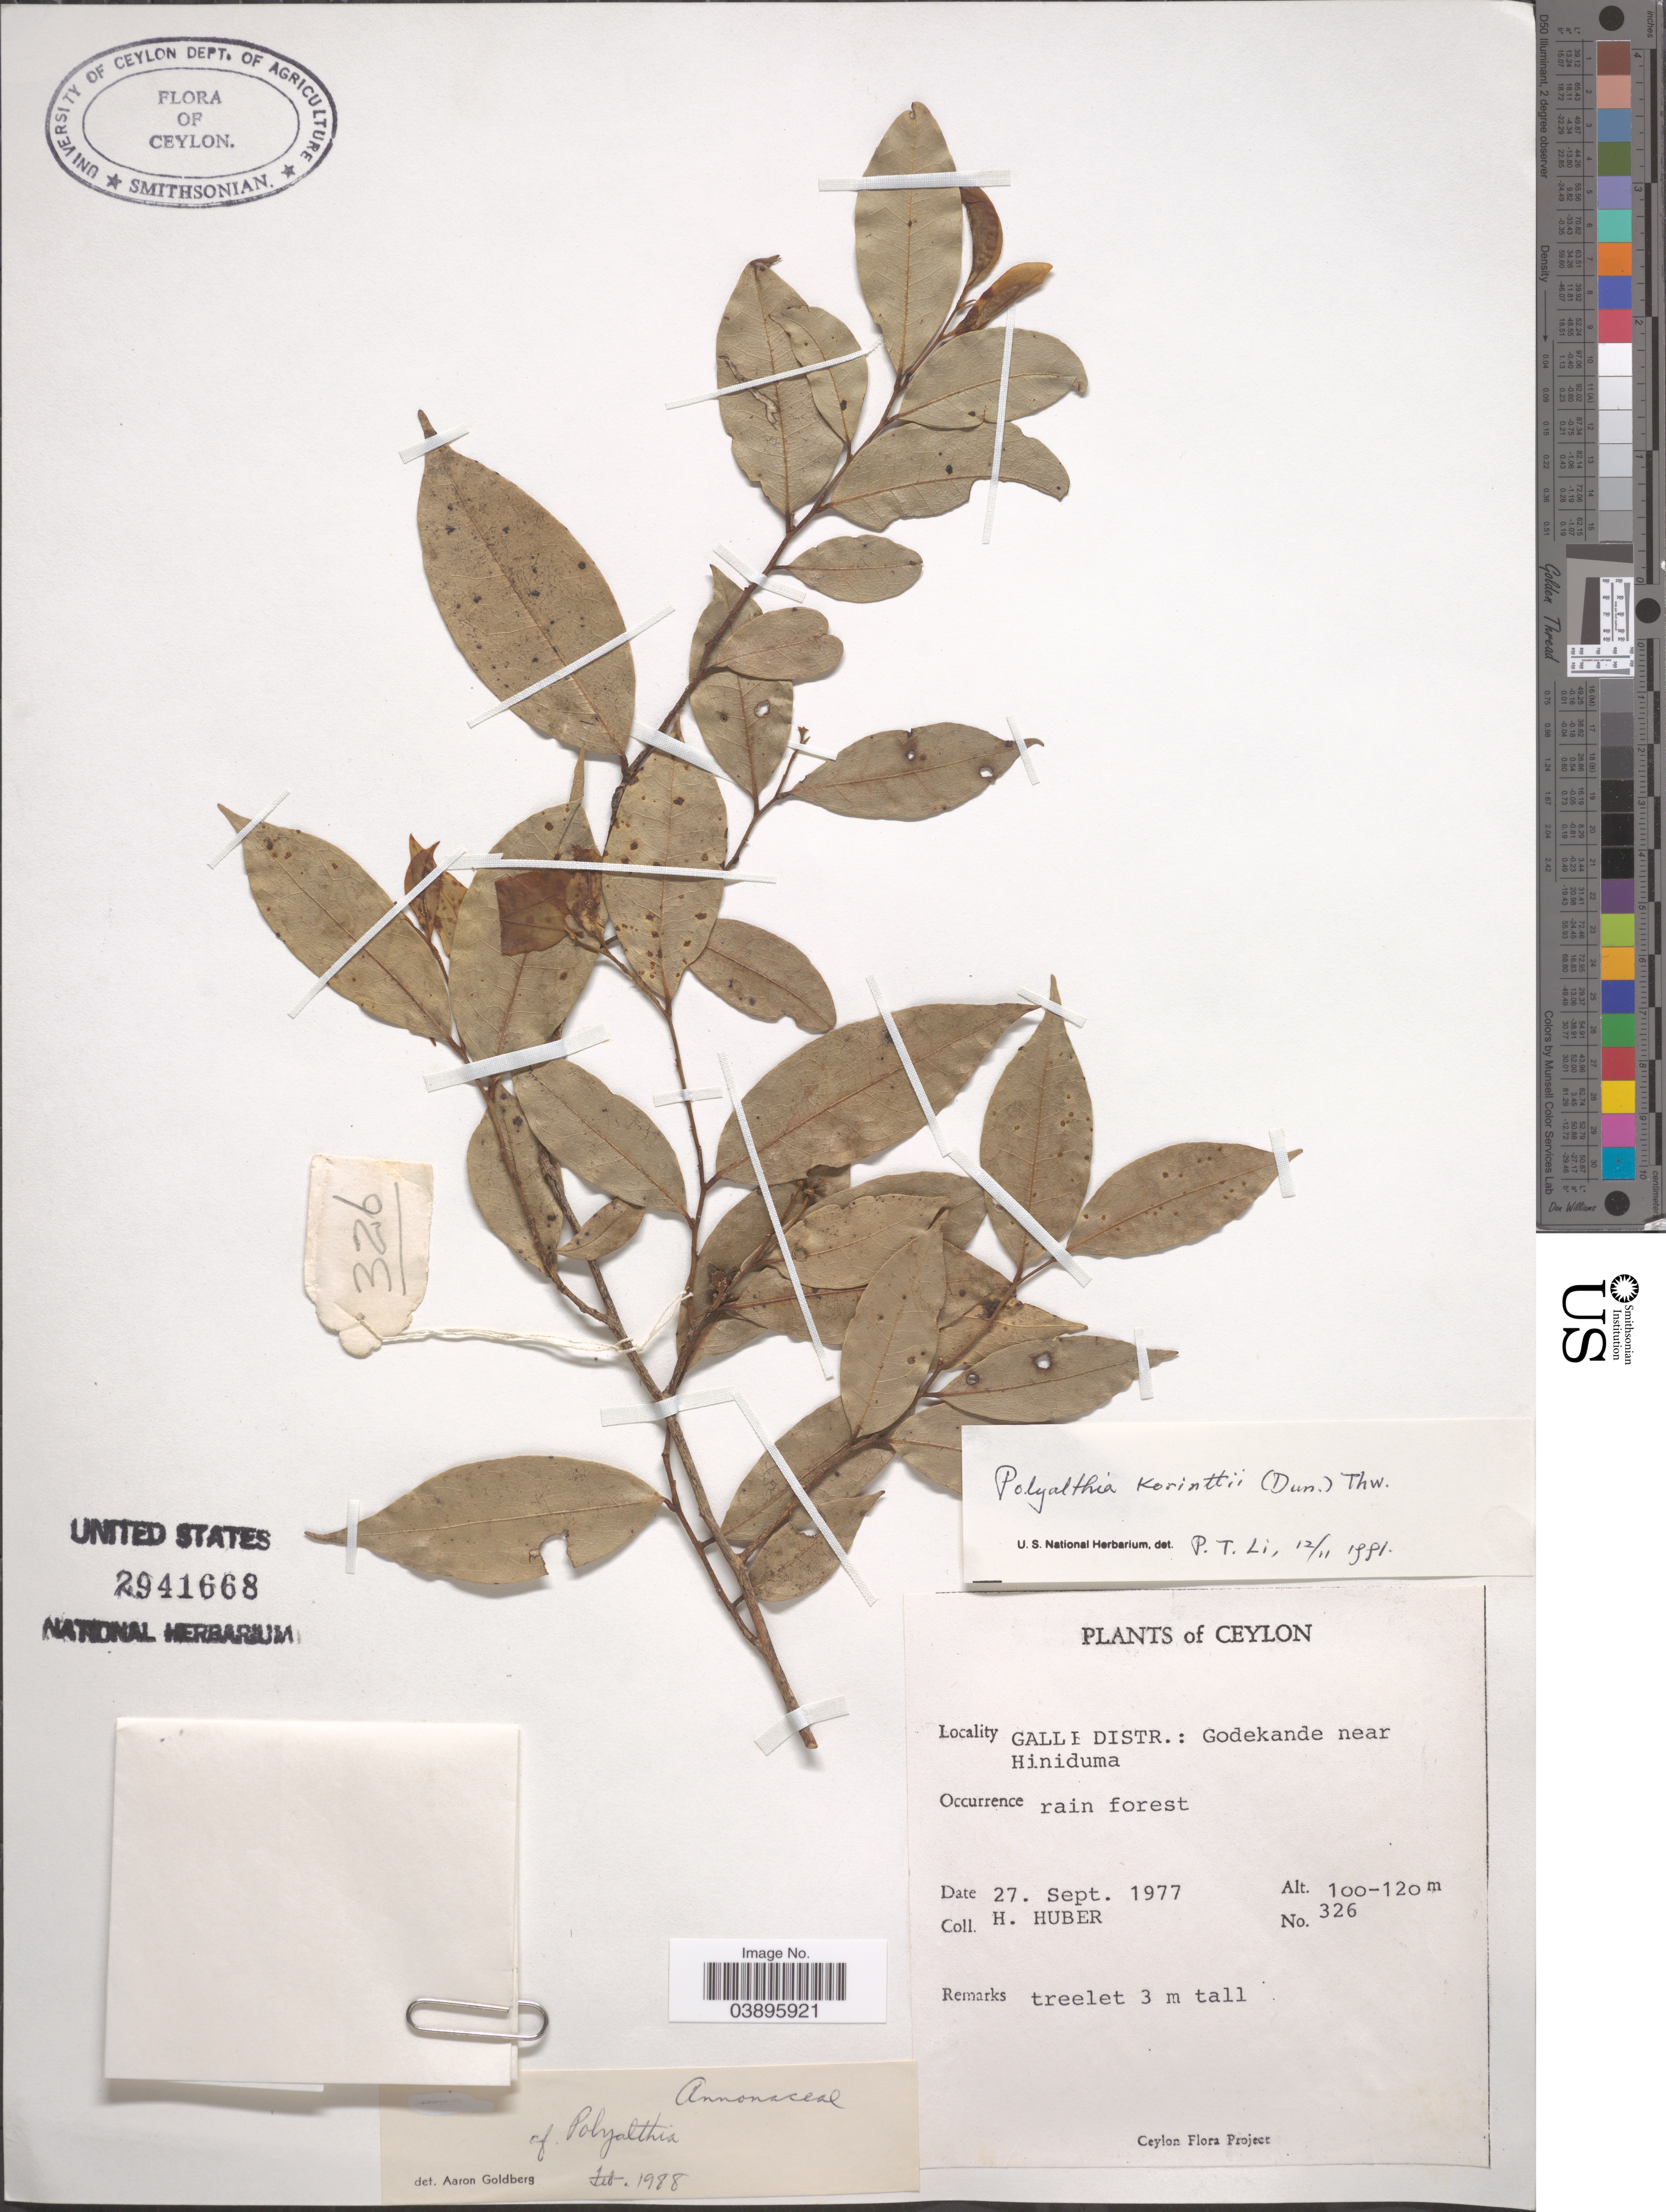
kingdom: Plantae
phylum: Tracheophyta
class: Magnoliopsida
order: Magnoliales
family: Annonaceae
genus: Polyalthia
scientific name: Polyalthia korinti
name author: (Dunal) Thwaites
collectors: H. Huber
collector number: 326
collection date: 1977-09-27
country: Sri Lanka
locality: Ceylon. Galle Distr.: Godekande near Hiniduma.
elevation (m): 100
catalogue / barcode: US 2941668